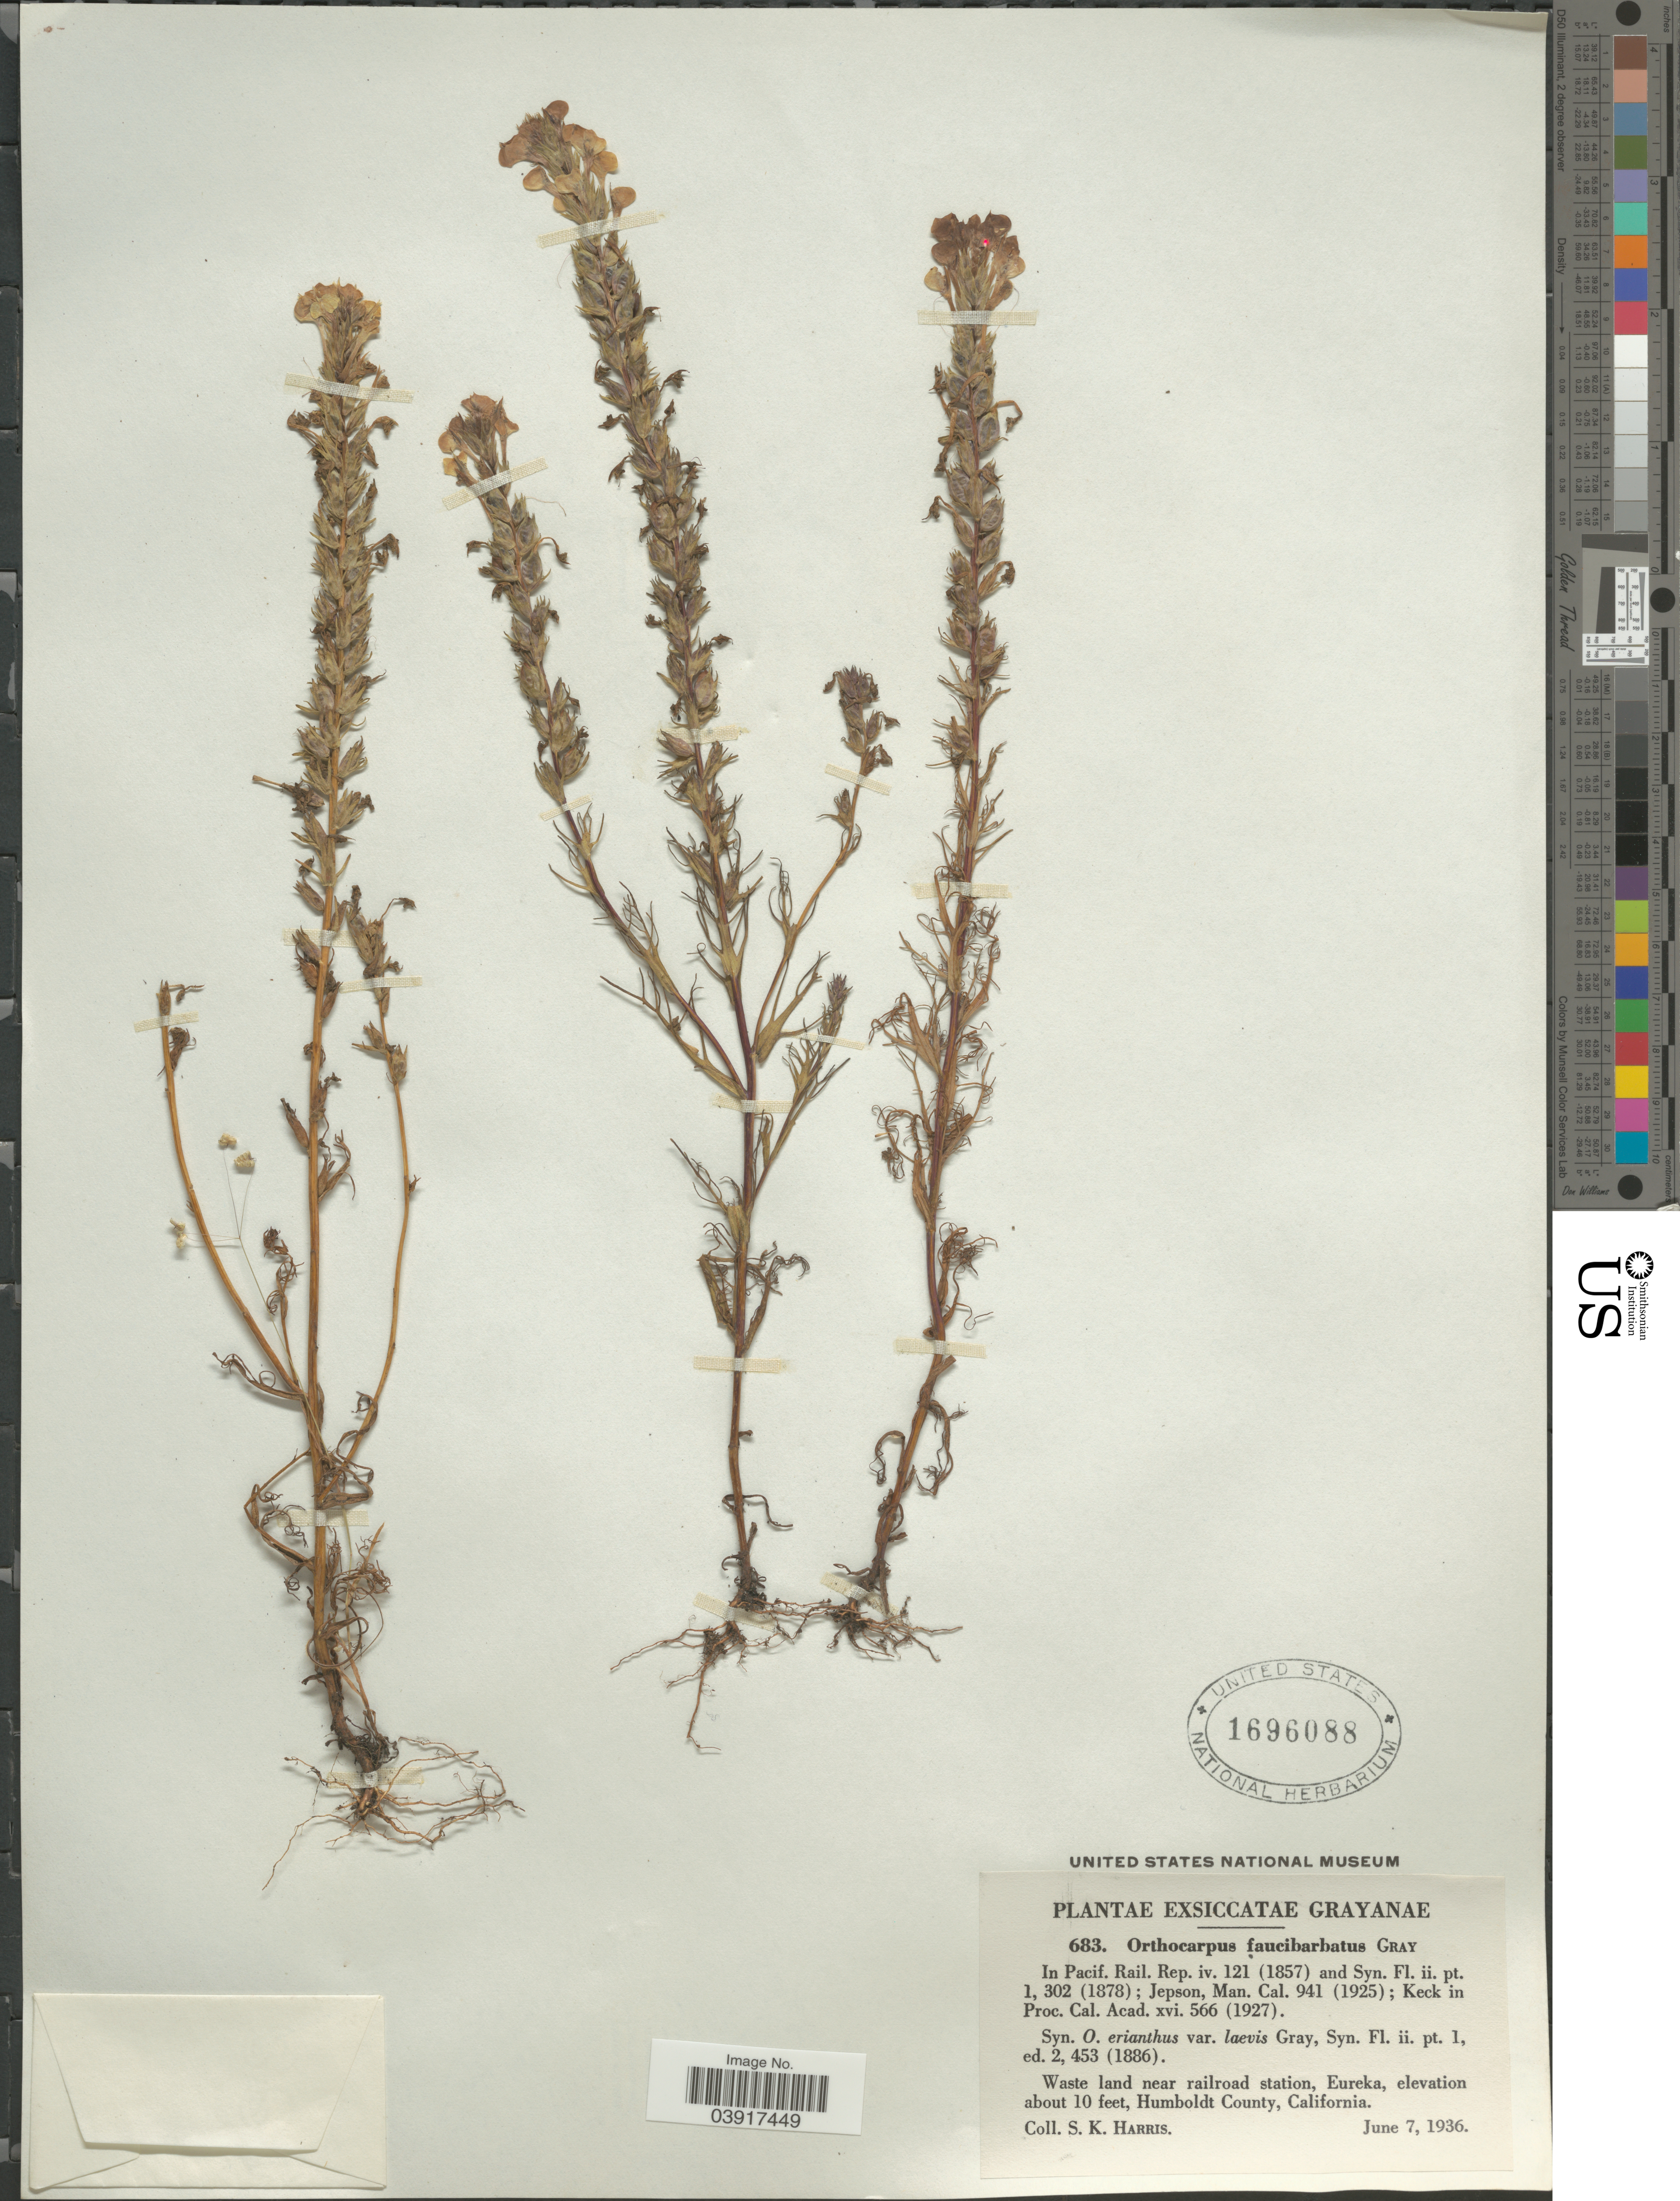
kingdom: Plantae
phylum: Tracheophyta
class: Magnoliopsida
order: Lamiales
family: Orobanchaceae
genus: Orthocarpus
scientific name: Orthocarpus faucibarbatus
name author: A. Gray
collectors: S. K. Harris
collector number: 683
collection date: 1936-06-07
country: United States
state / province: California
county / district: Humboldt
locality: Waste land near railroad station, Eureka, Humboldt County.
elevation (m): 3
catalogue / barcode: US 1696088